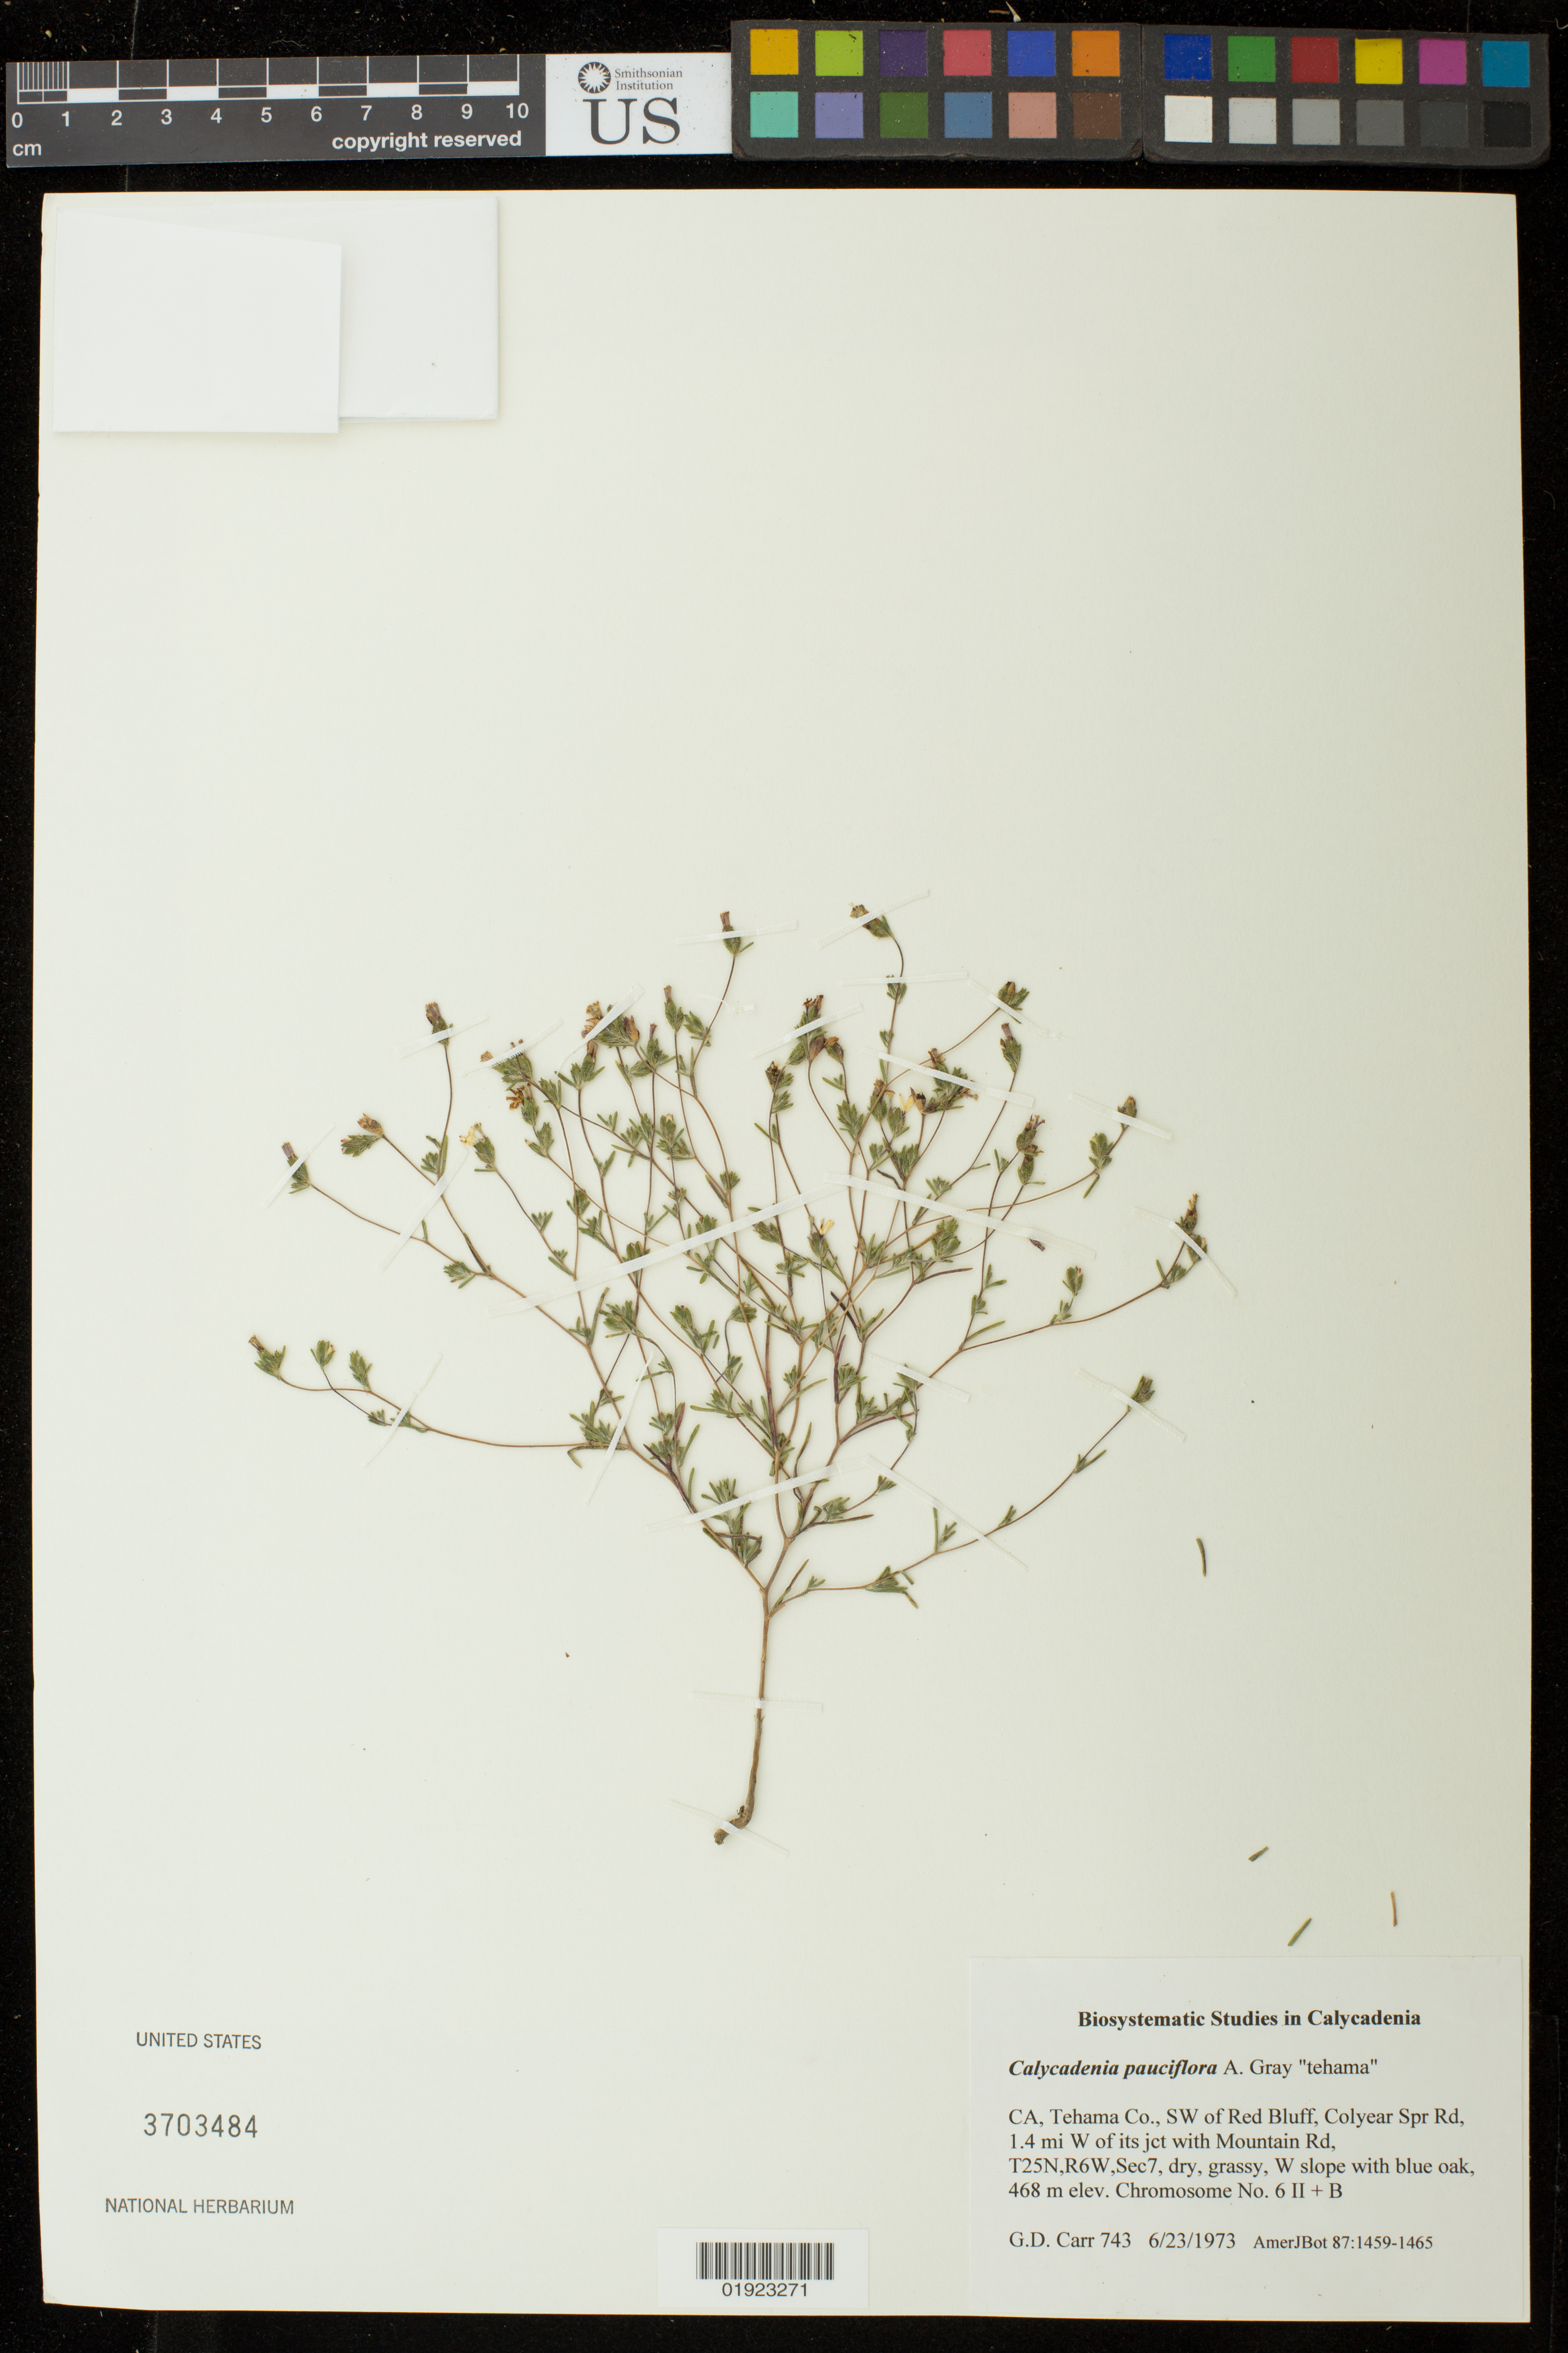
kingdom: Plantae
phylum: Tracheophyta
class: Magnoliopsida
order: Asterales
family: Asteraceae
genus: Calycadenia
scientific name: Calycadenia pauciflora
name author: A. Gray in Emory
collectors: G. D. Carr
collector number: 743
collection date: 1973-06-23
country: United States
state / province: California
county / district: Tehama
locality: SW of Red Bluff, Colyear Spr Rd, 1.4 mi W of its jct with Mountain Rd.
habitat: Dry, grassy, W slope with blue oak.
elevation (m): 468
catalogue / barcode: US 3703484